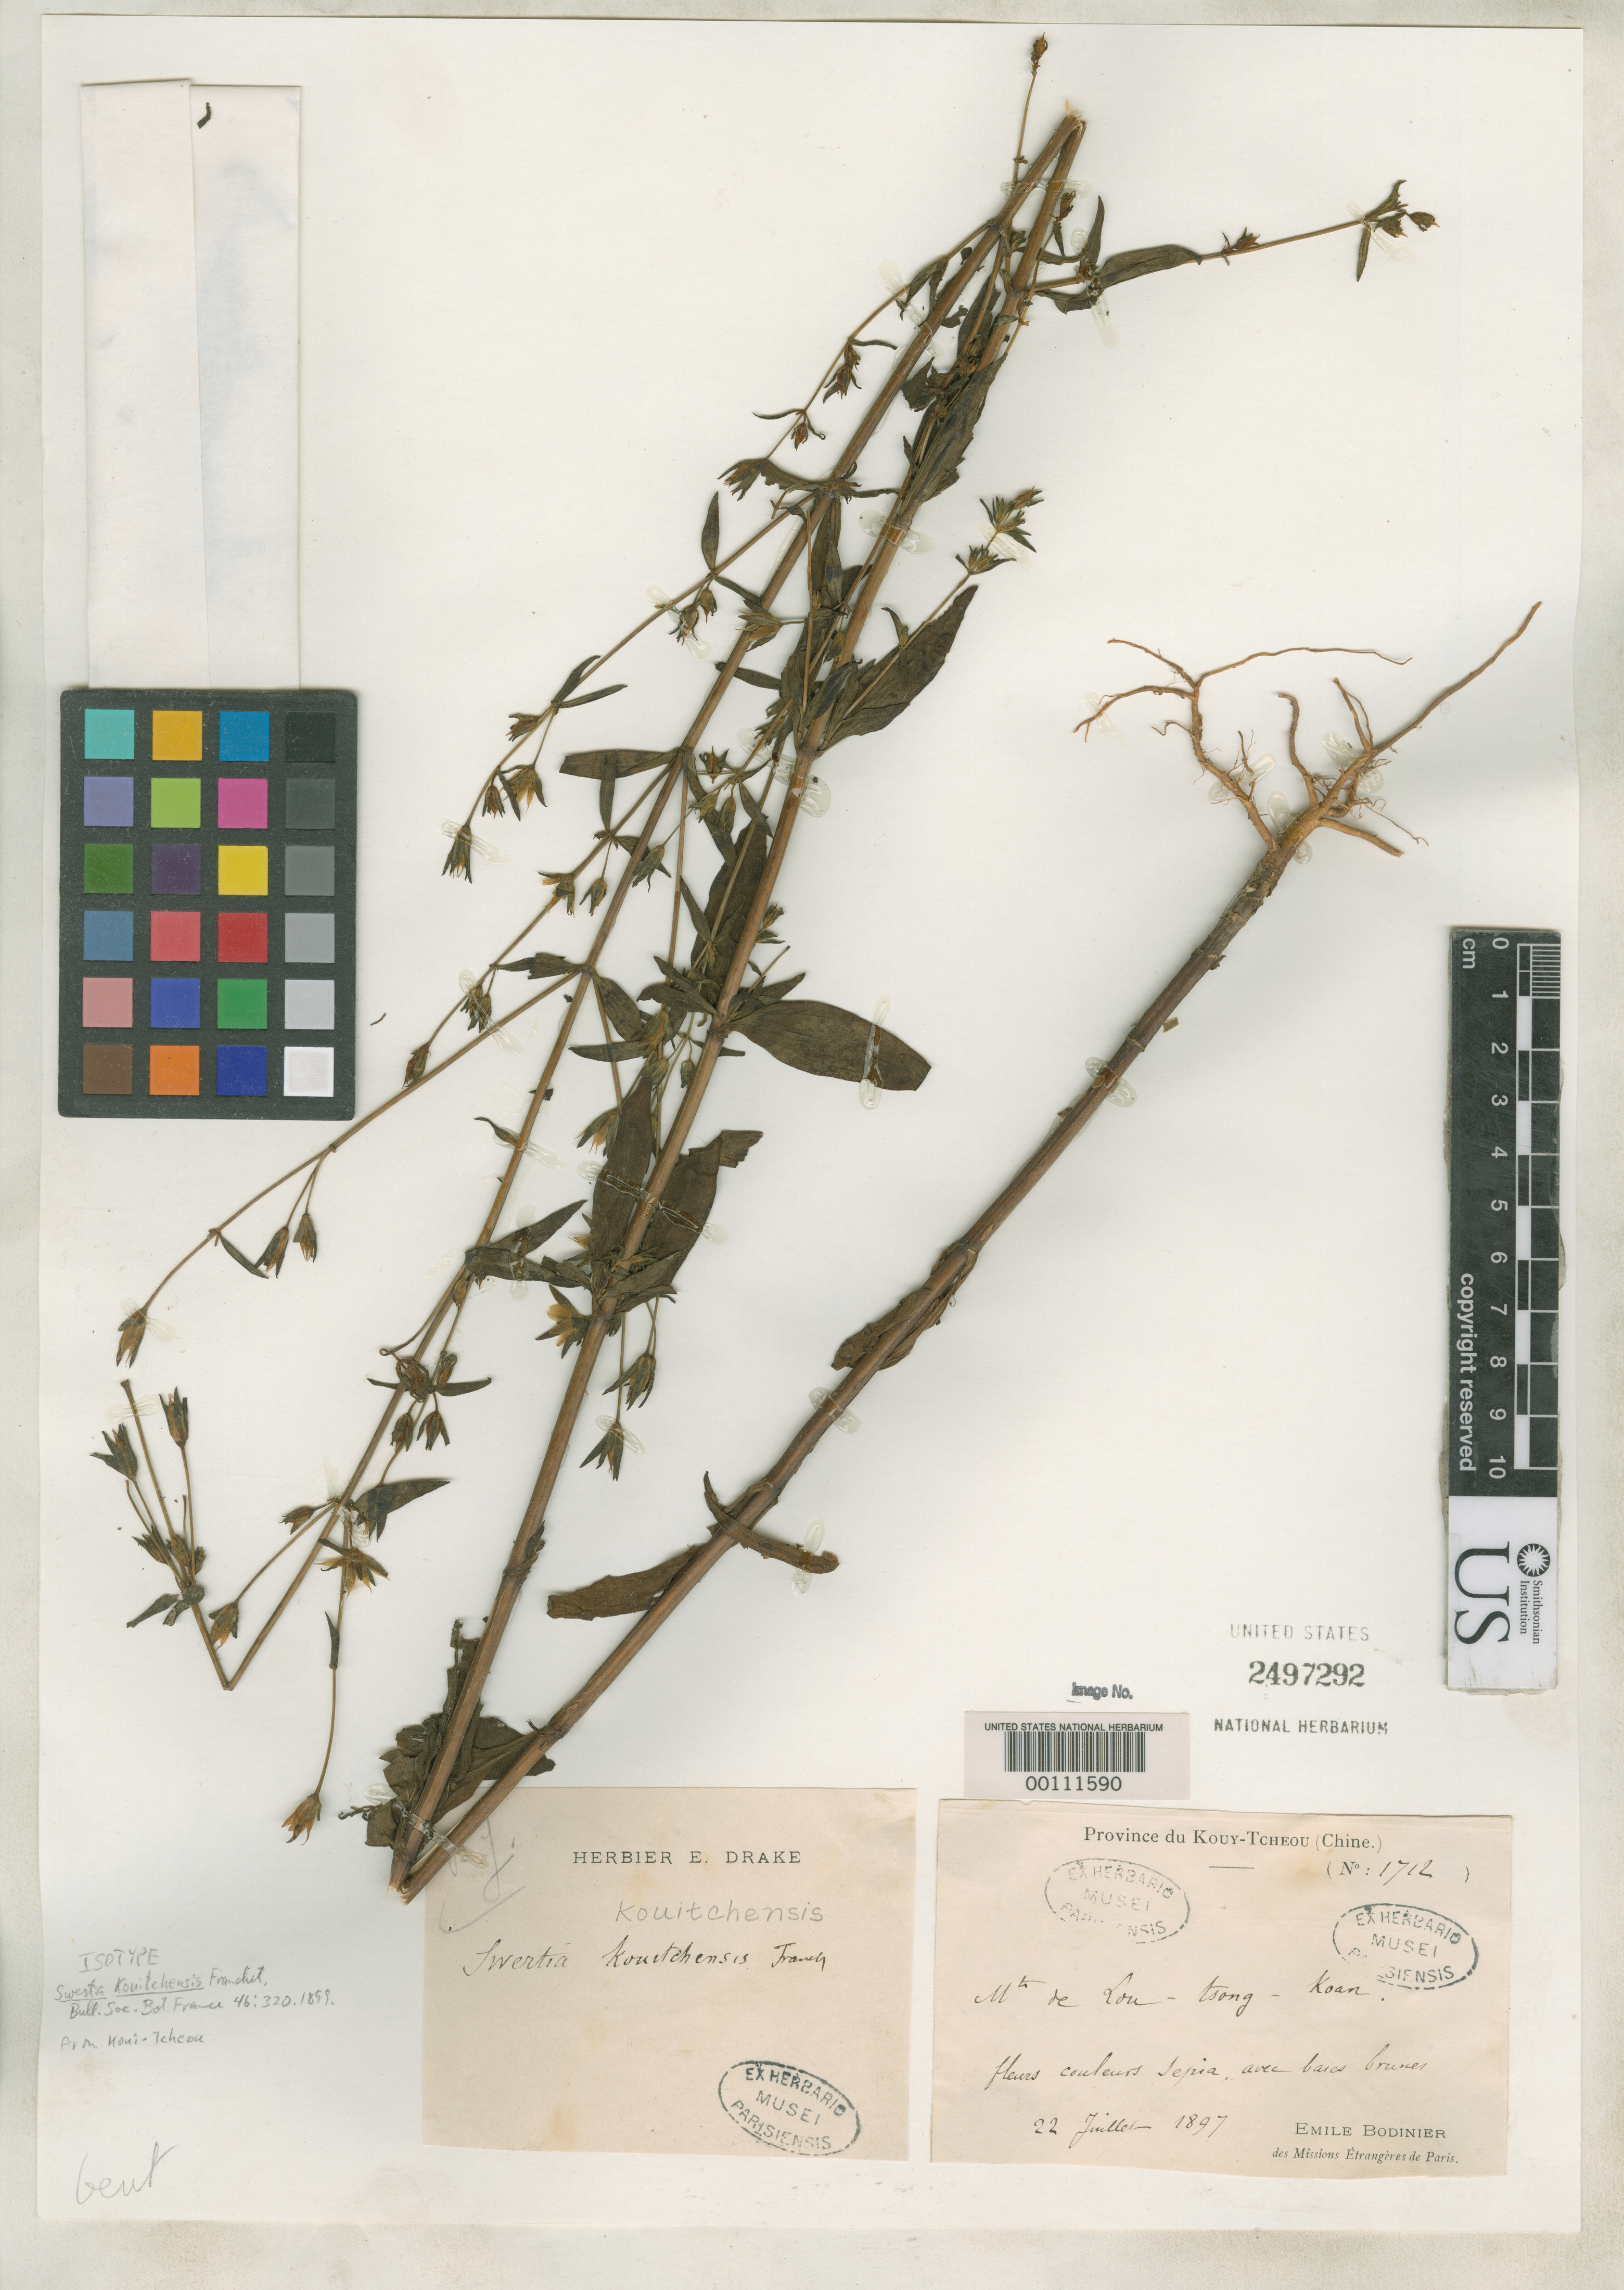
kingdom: Plantae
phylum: Tracheophyta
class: Magnoliopsida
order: Gentianales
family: Gentianaceae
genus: Swertia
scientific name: Swertia kouitchensis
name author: Franch.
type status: Isotype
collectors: E. M. Bodinier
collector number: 1712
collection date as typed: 22 Jul 1897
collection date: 1897-07-22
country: China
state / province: Guizhou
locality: Lou-tsang-koan Mountains.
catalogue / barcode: US 2497292